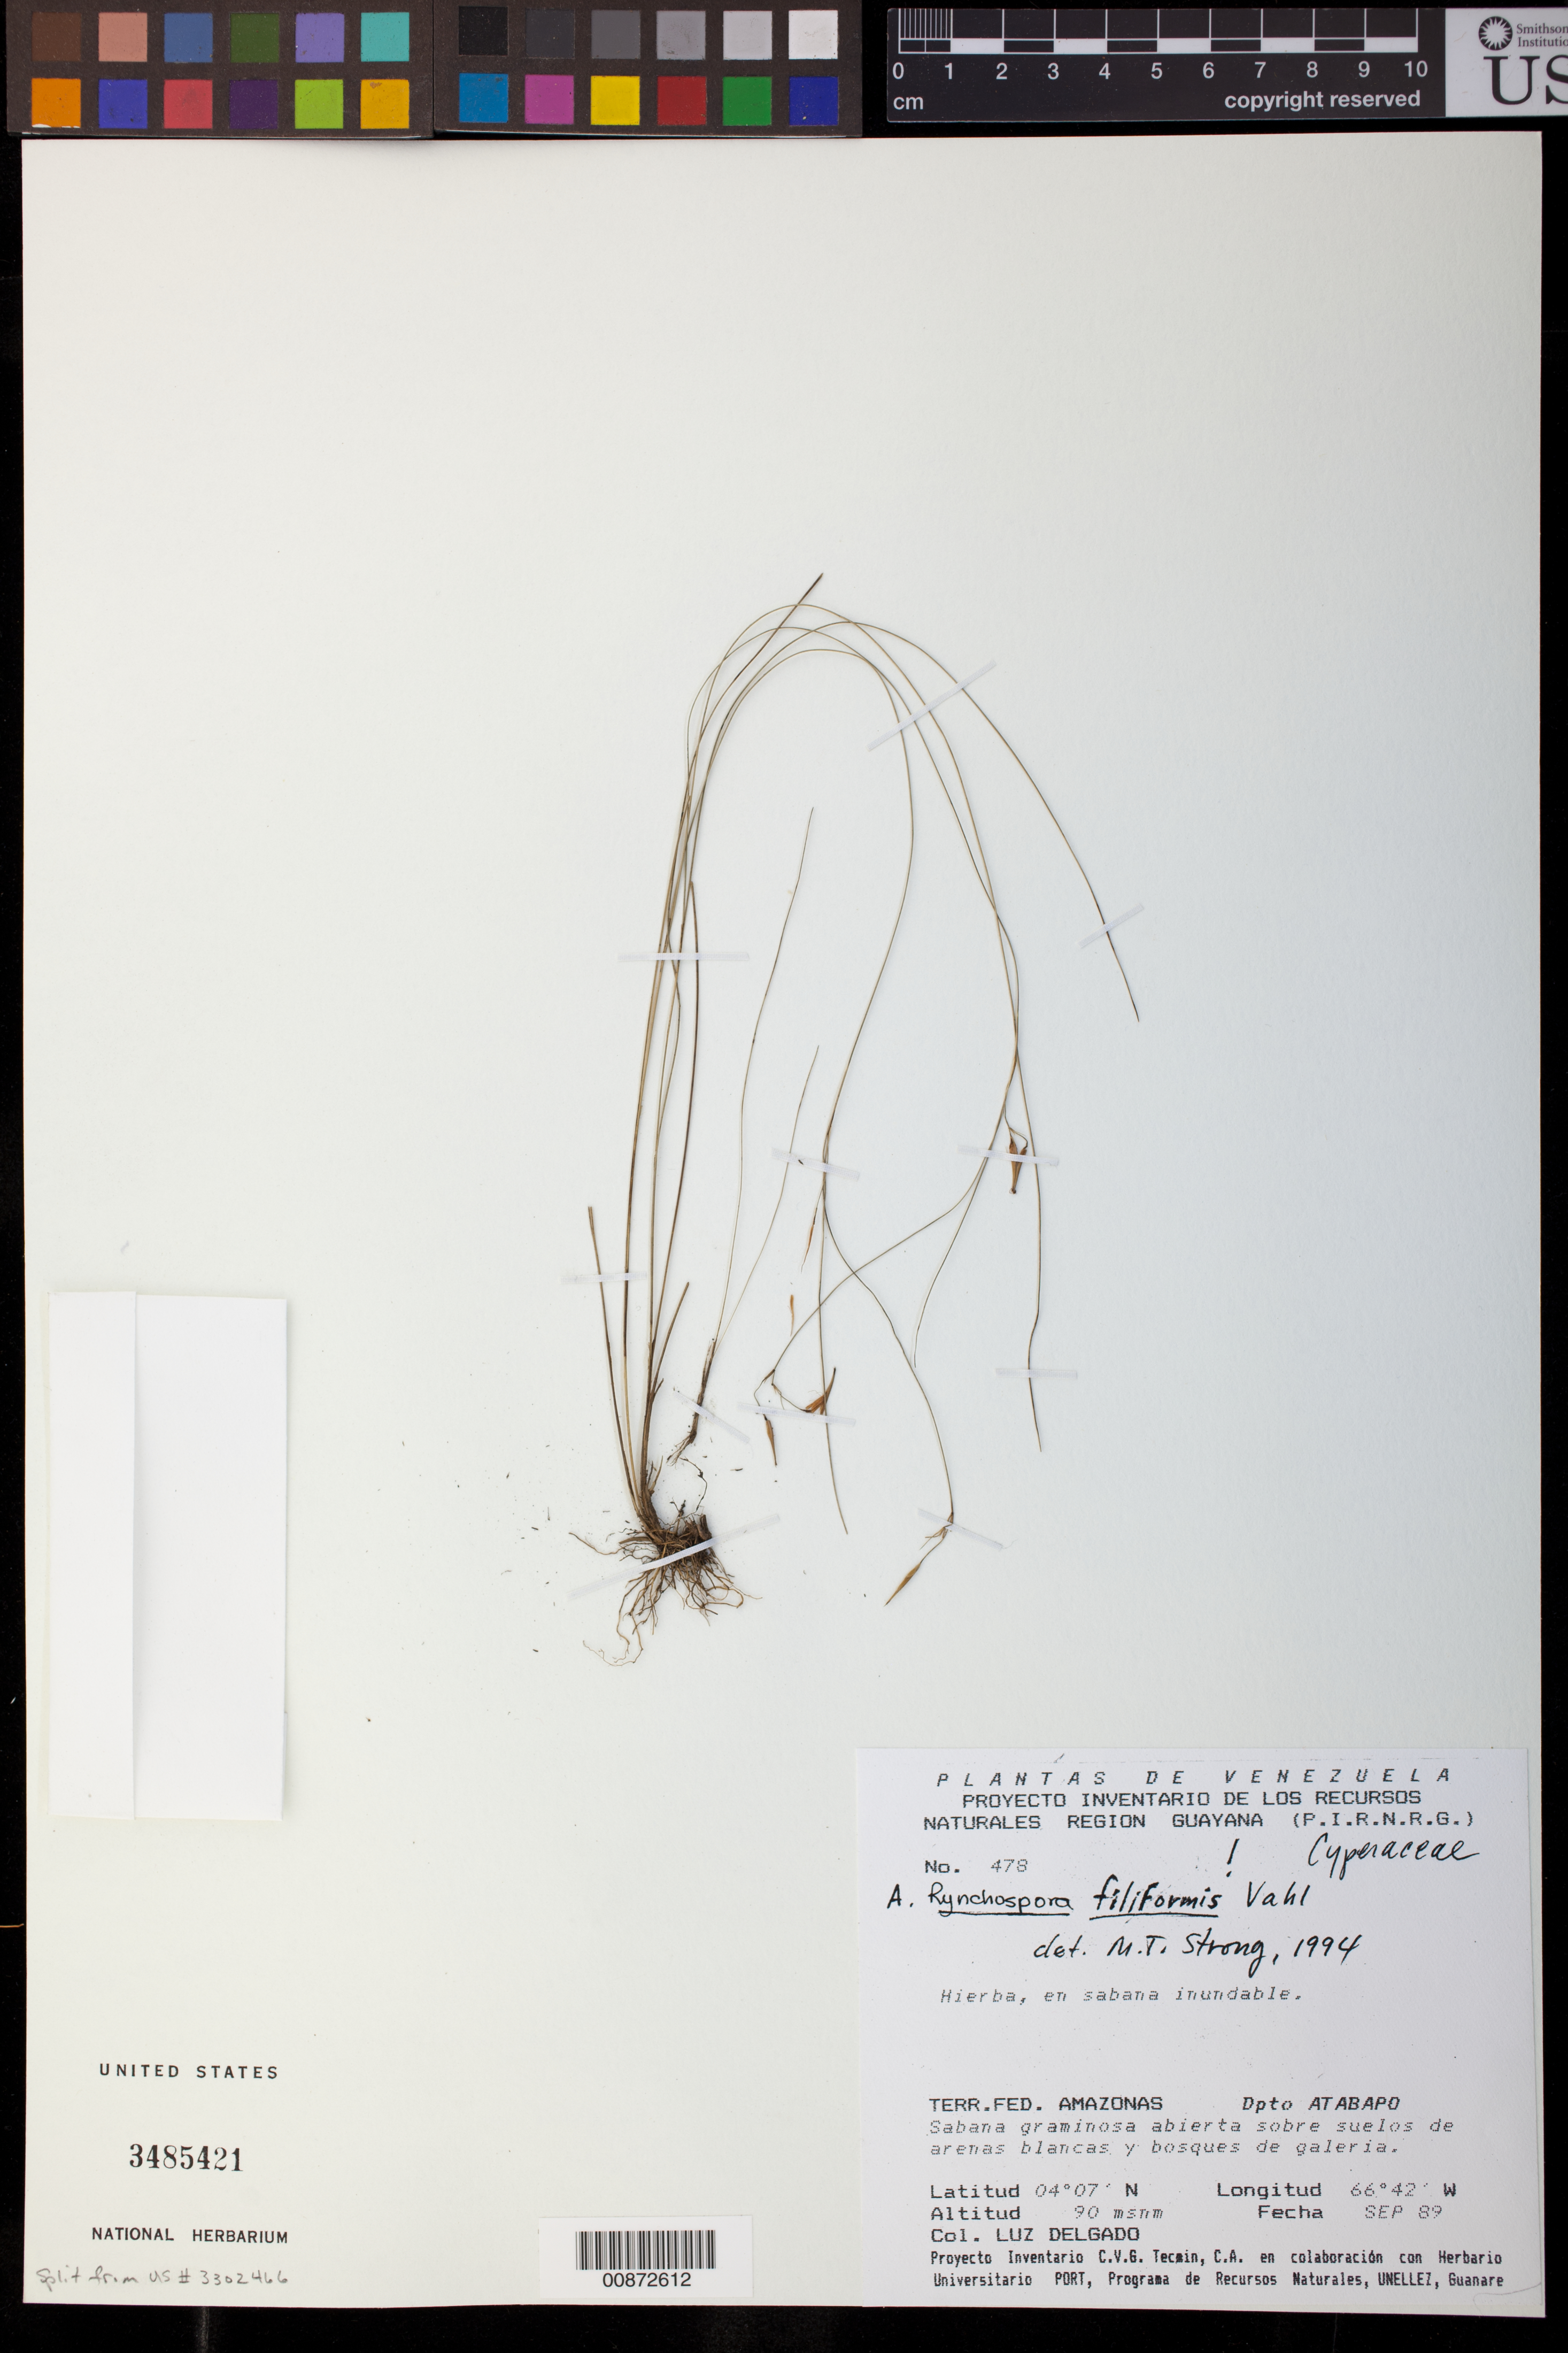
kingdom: Plantae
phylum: Tracheophyta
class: Liliopsida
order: Poales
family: Cyperaceae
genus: Rhynchospora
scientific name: Rhynchospora filiformis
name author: Vahl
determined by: Strong, M. T., (US), Smithsonian Institution - National Museum of Natural History (UNITED STATES)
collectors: L. Delgado V.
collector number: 478 A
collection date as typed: Sep-89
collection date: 1989-09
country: Venezuela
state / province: Amazonas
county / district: Atabapo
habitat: Sabana graminosa abierta sobre suelos de arenas blancas y bosques de galeria; en sabana inundable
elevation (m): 90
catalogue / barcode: US 3485421